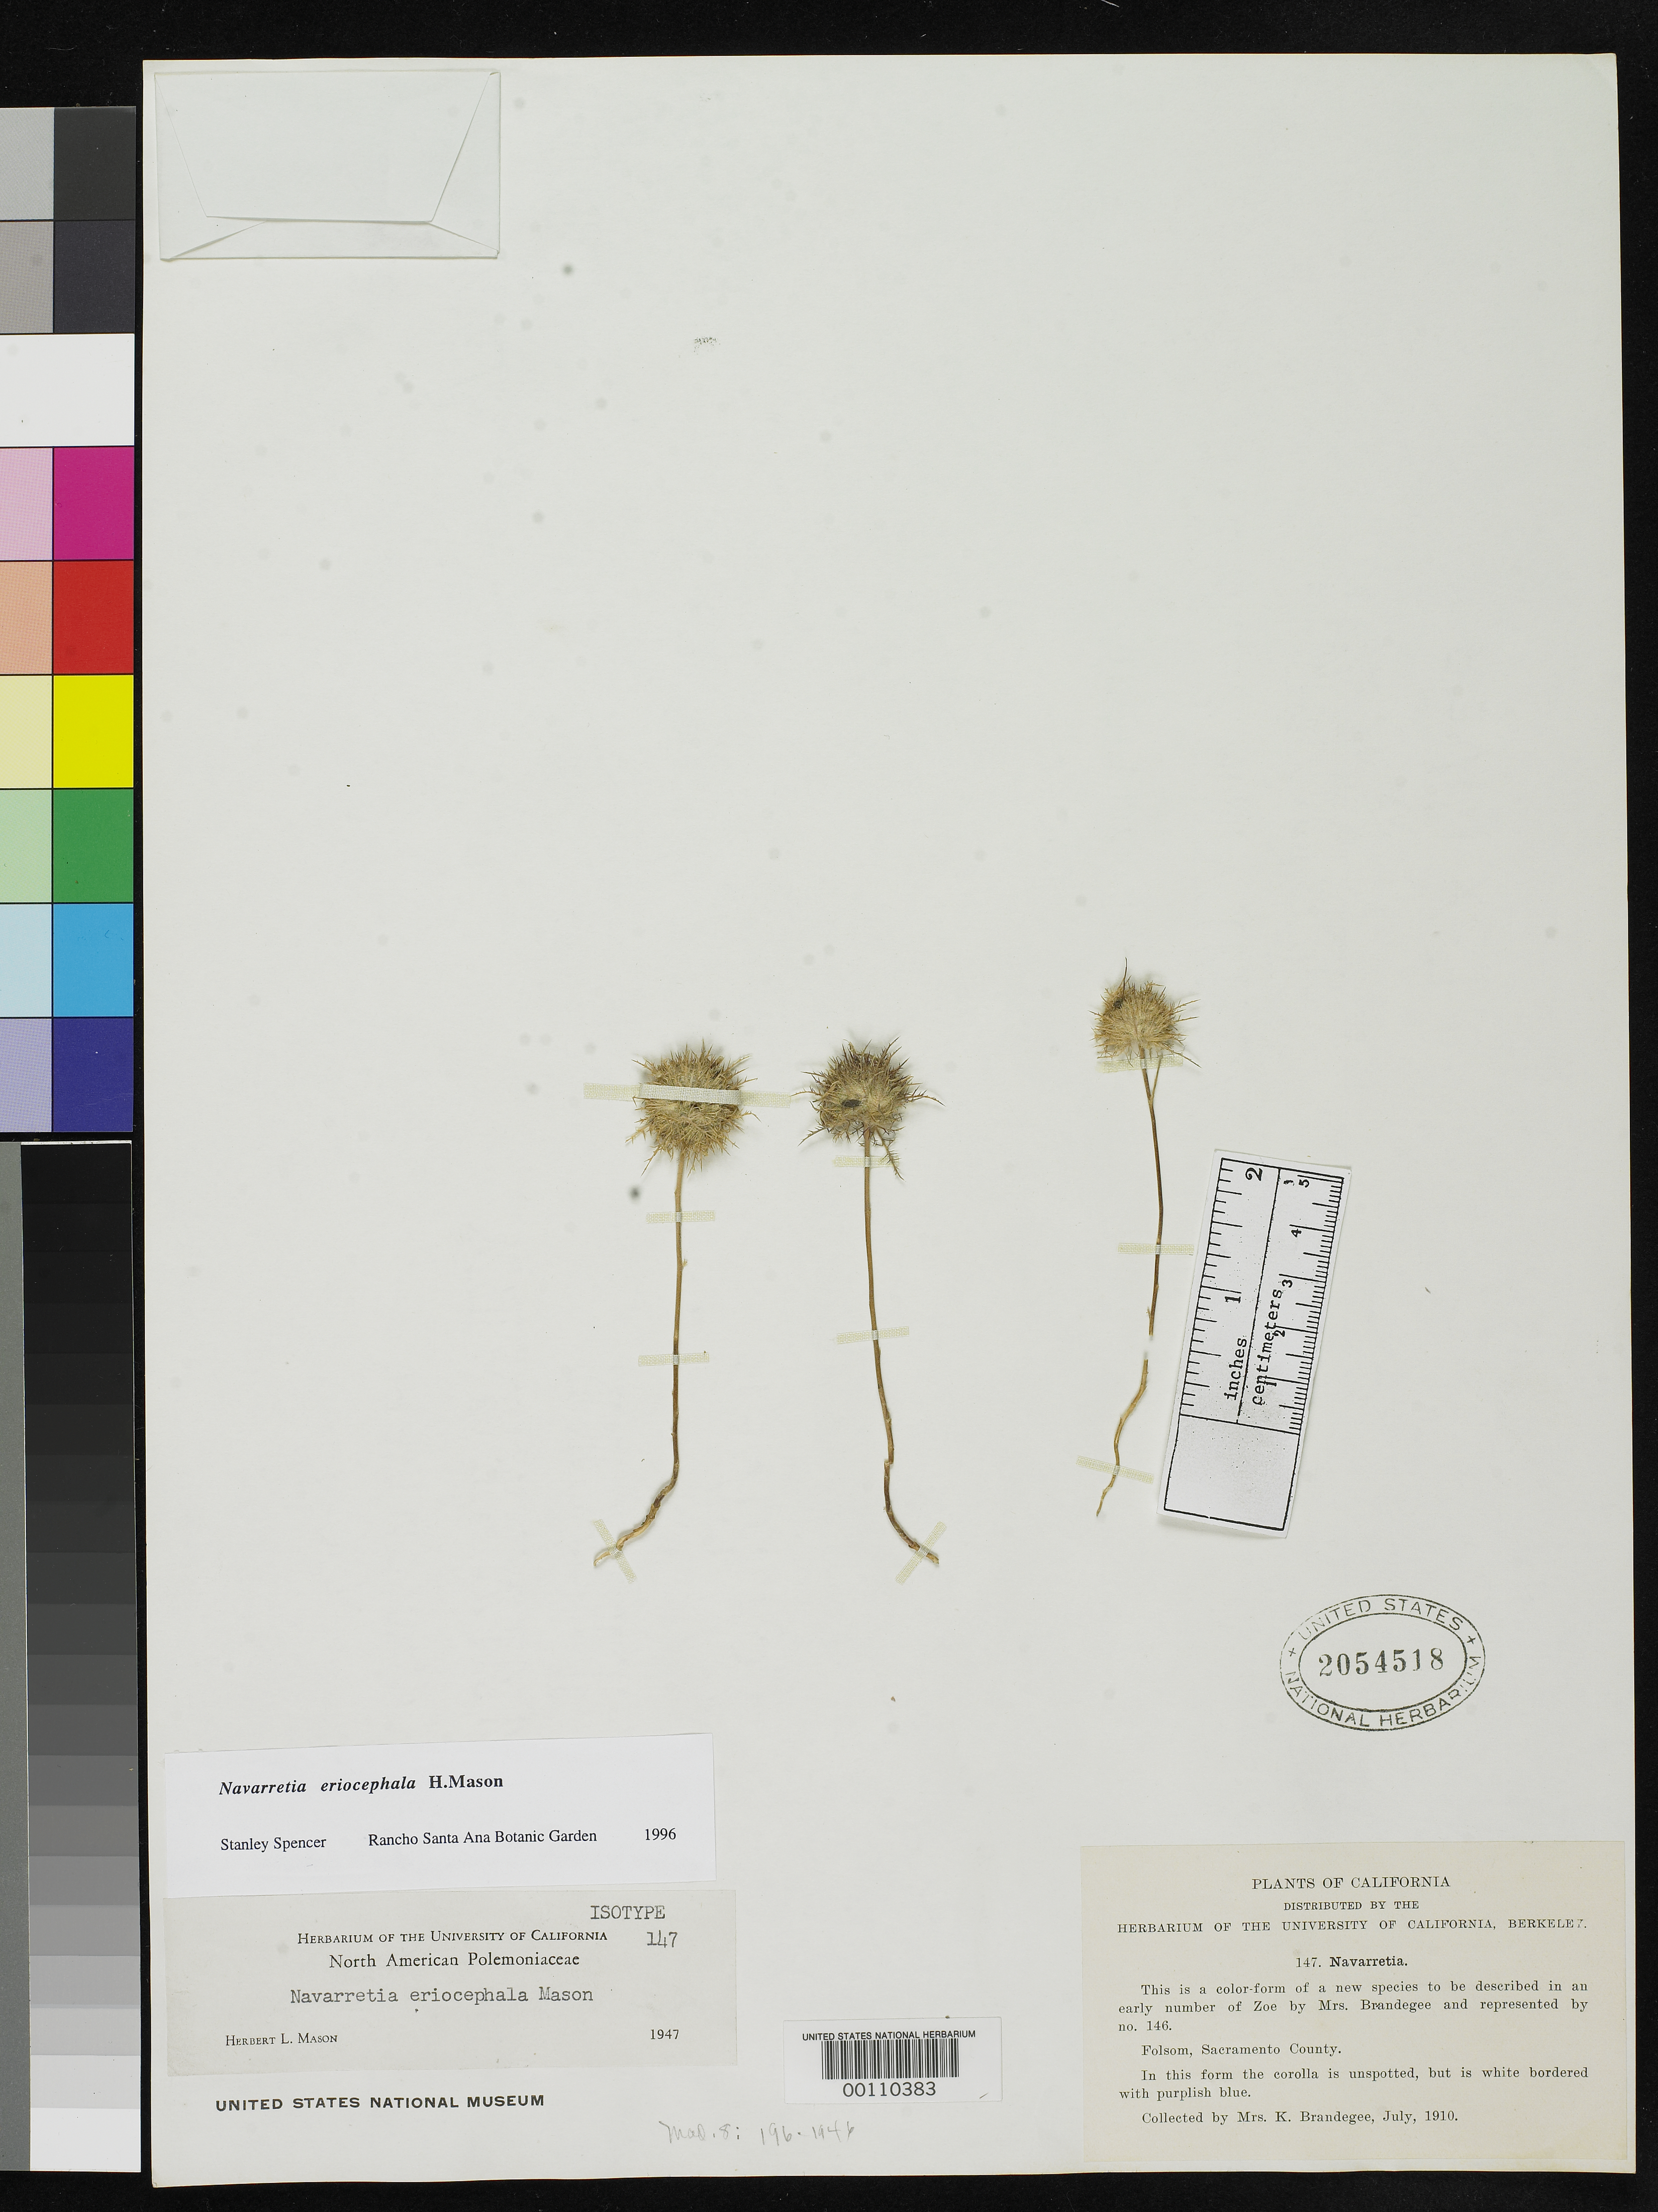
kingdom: Plantae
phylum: Tracheophyta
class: Magnoliopsida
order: Ericales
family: Polemoniaceae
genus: Navarretia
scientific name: Navarretia eriocephala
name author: H. Mason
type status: Isotype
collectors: K. Brandegee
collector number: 147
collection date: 1910-07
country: United States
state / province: California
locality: Folsom.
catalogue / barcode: US 2054518